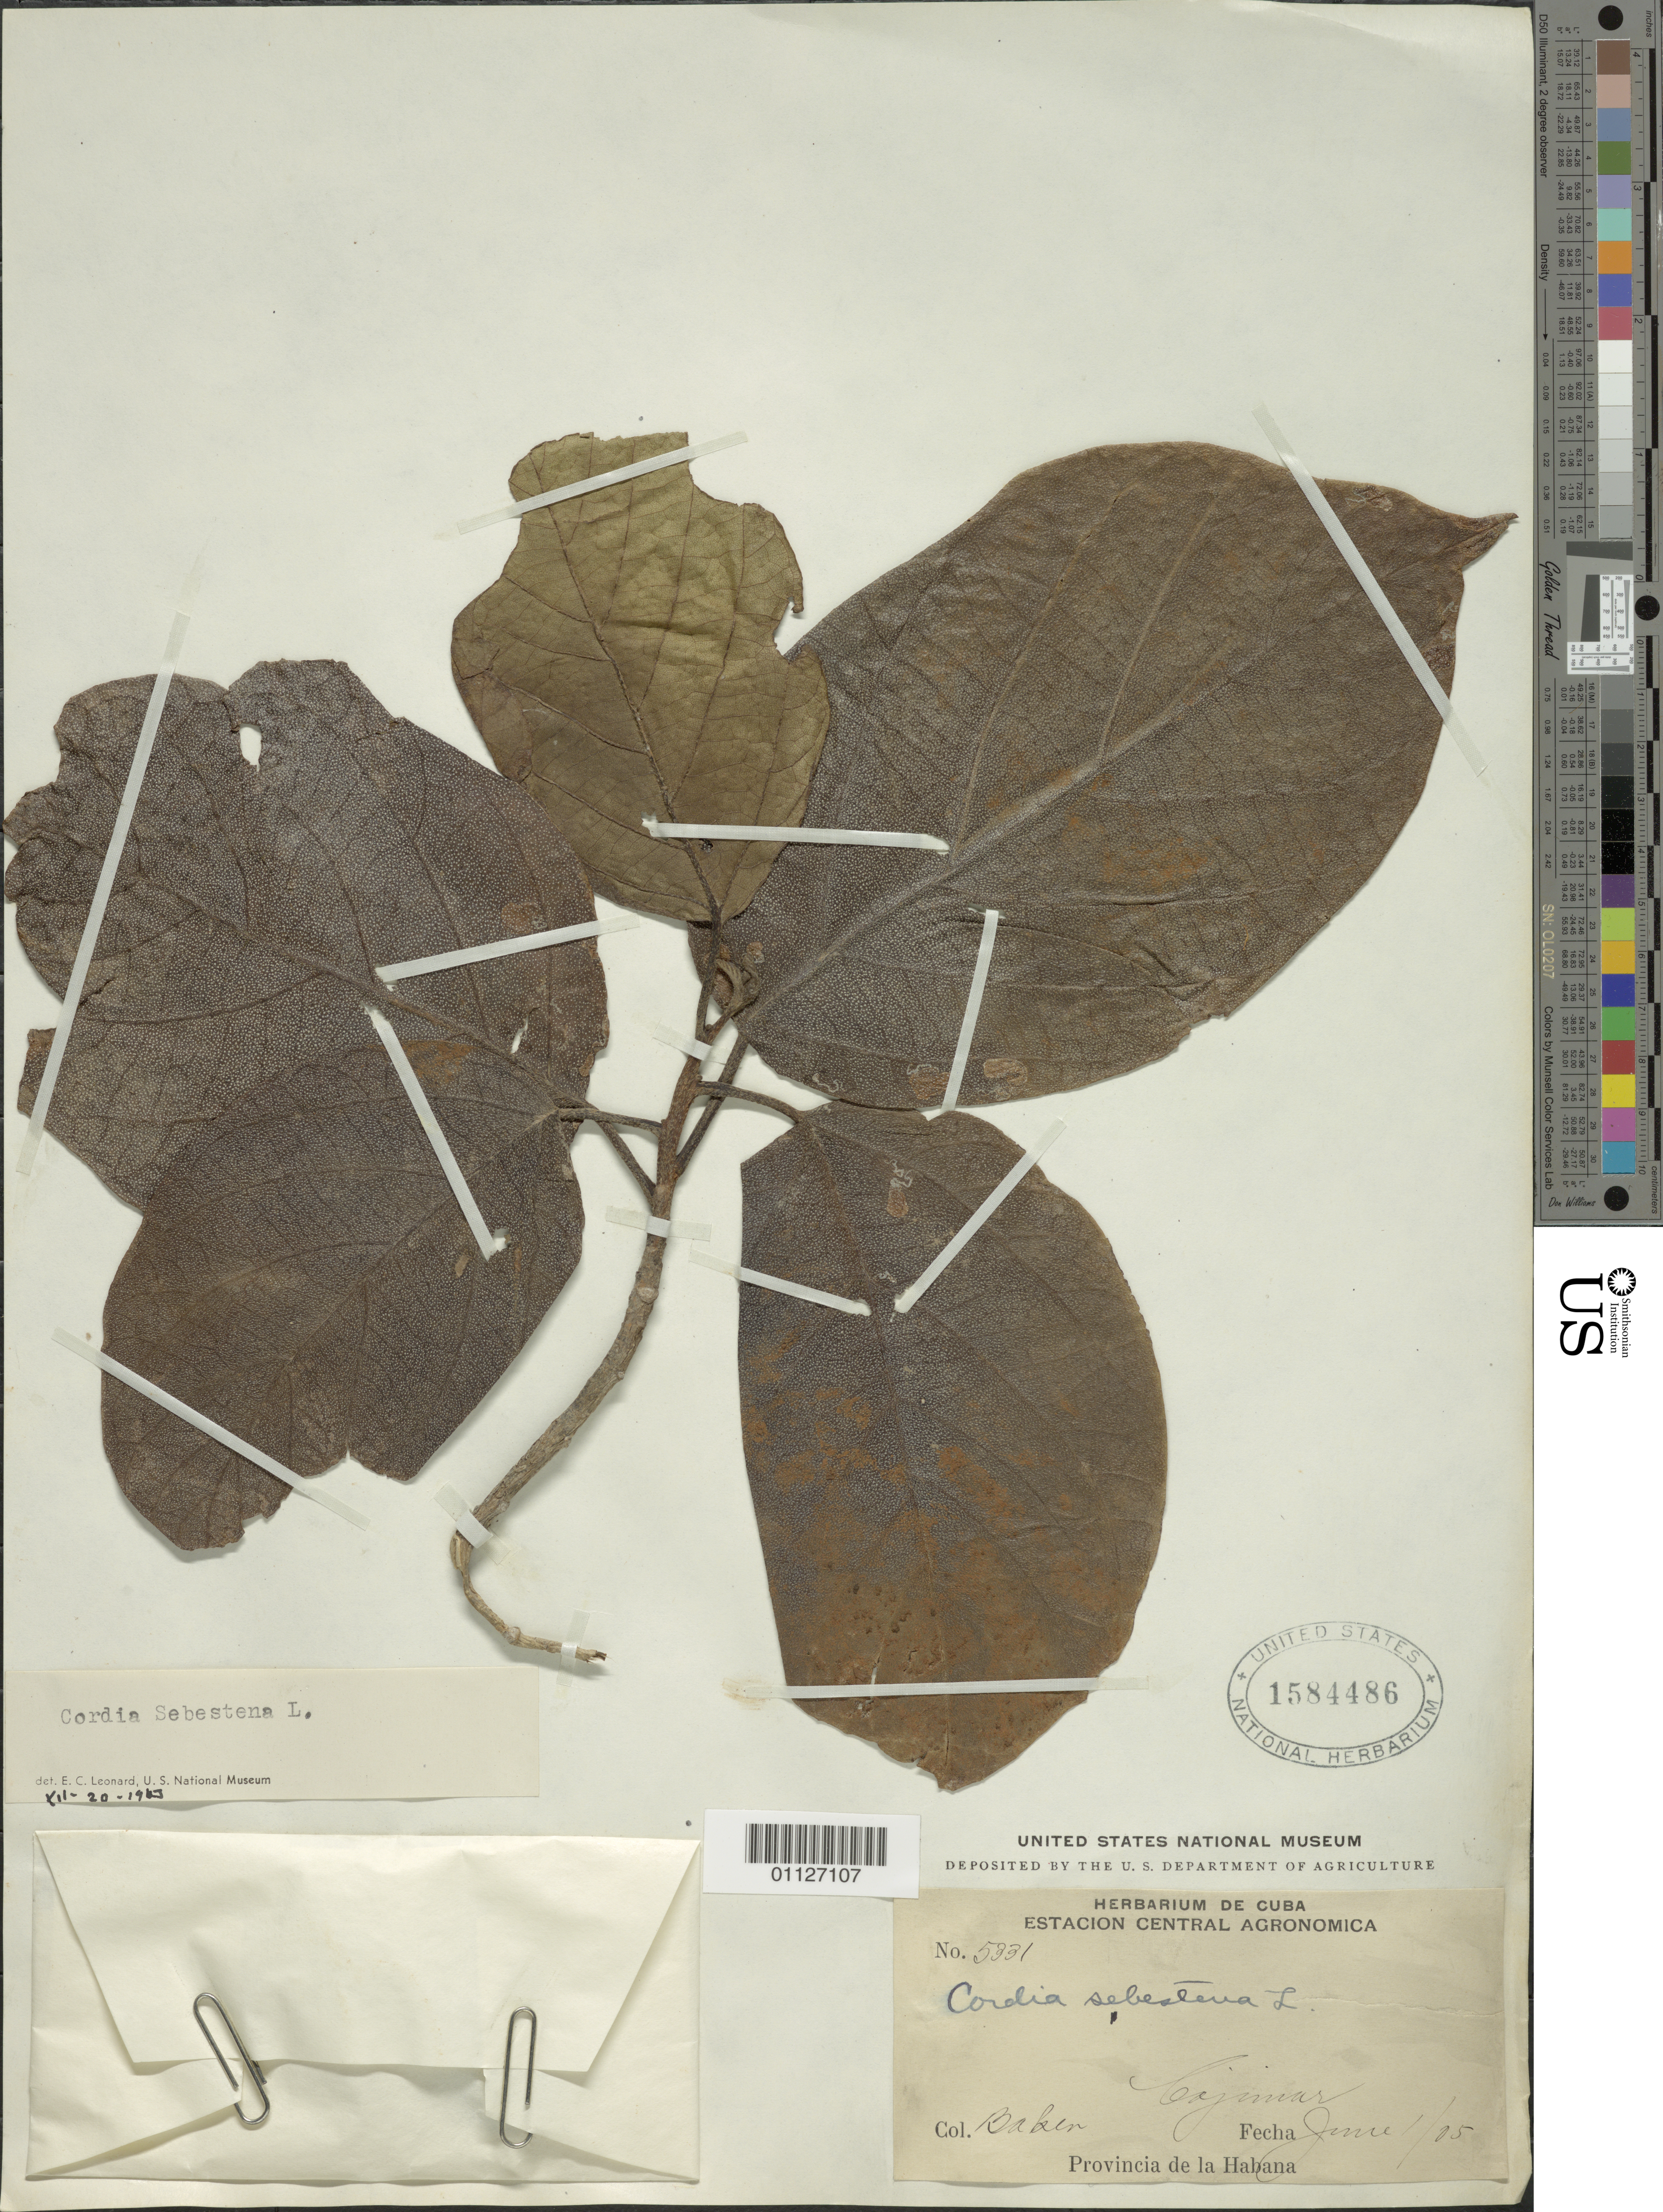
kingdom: Plantae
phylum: Tracheophyta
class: Magnoliopsida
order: Boraginales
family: Cordiaceae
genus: Cordia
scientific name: Cordia sebestena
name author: L.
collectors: C. F. Baker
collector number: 5331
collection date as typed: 01 Jun 1905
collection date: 1905-06-01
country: Cuba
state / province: La Habana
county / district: Municipio Habana del Este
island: Cuba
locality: Cojímar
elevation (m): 14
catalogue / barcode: US 1584486